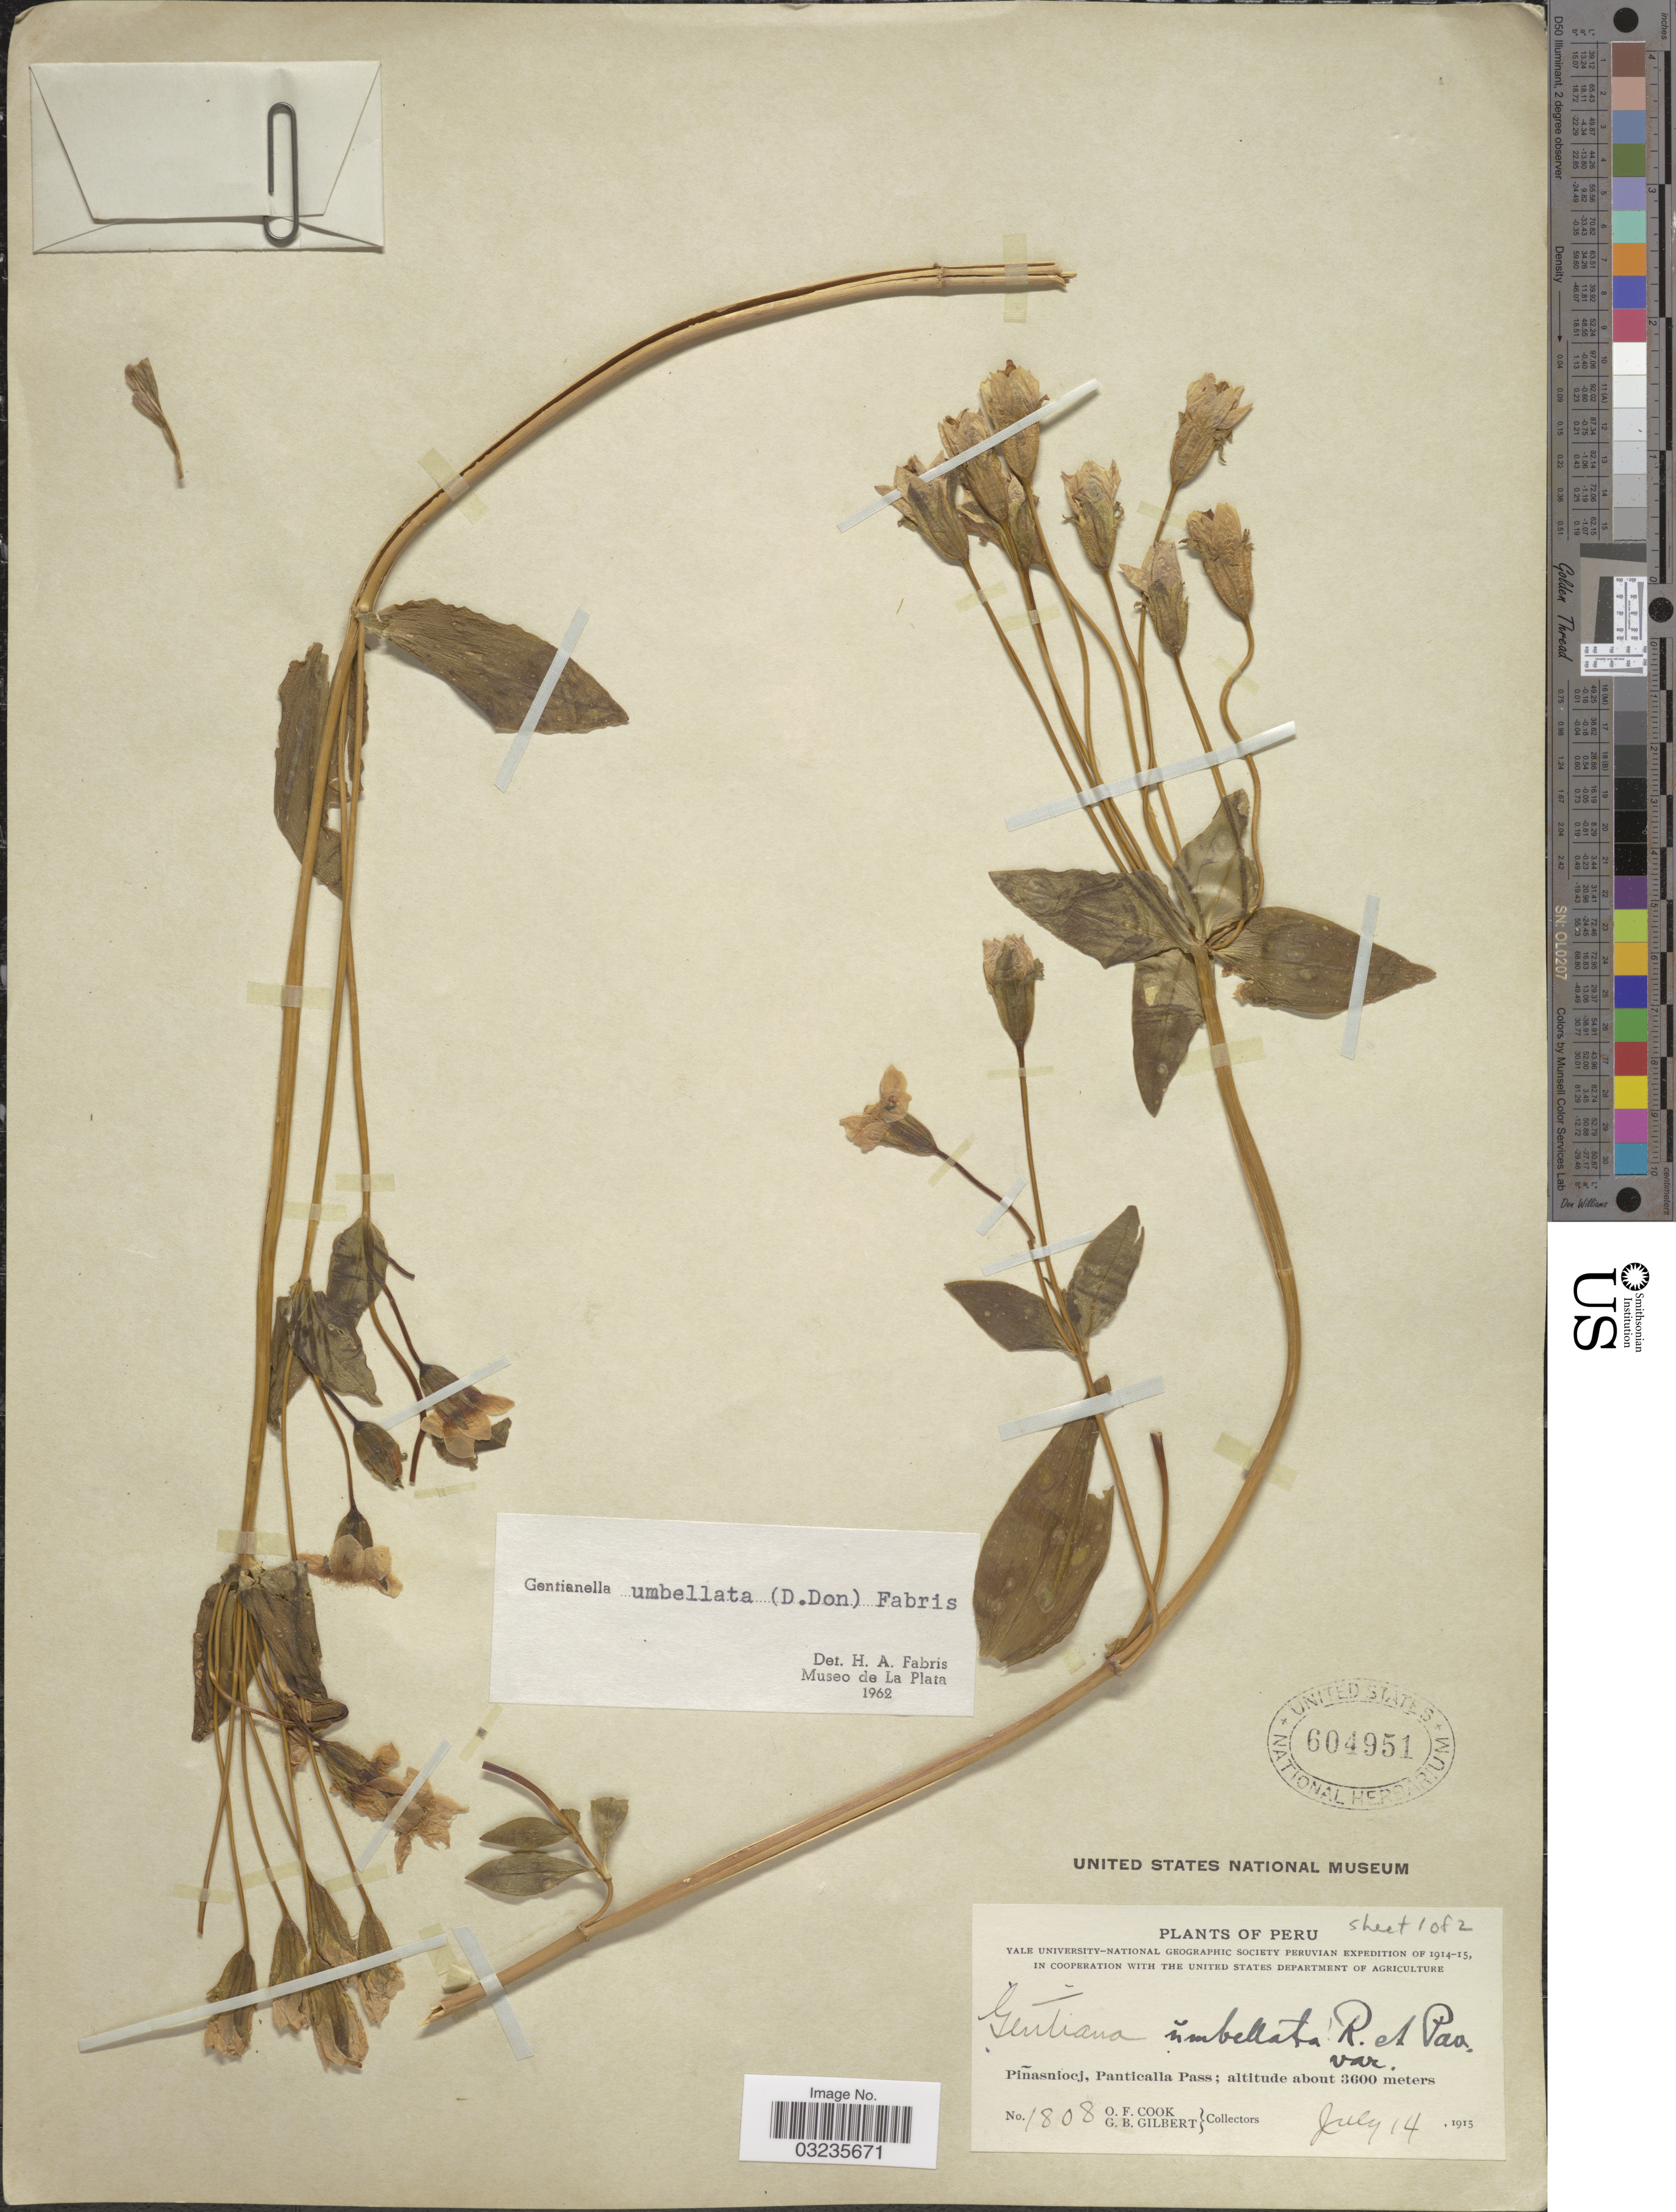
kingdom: Plantae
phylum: Tracheophyta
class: Magnoliopsida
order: Gentianales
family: Gentianaceae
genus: Gentianella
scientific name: Gentianella sp.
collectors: O. F. Cook & G. B. Gilbert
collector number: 1808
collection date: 1915-07-14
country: Peru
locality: Piñasniocj, Panticalla Pass.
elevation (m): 3600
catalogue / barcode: US 604951